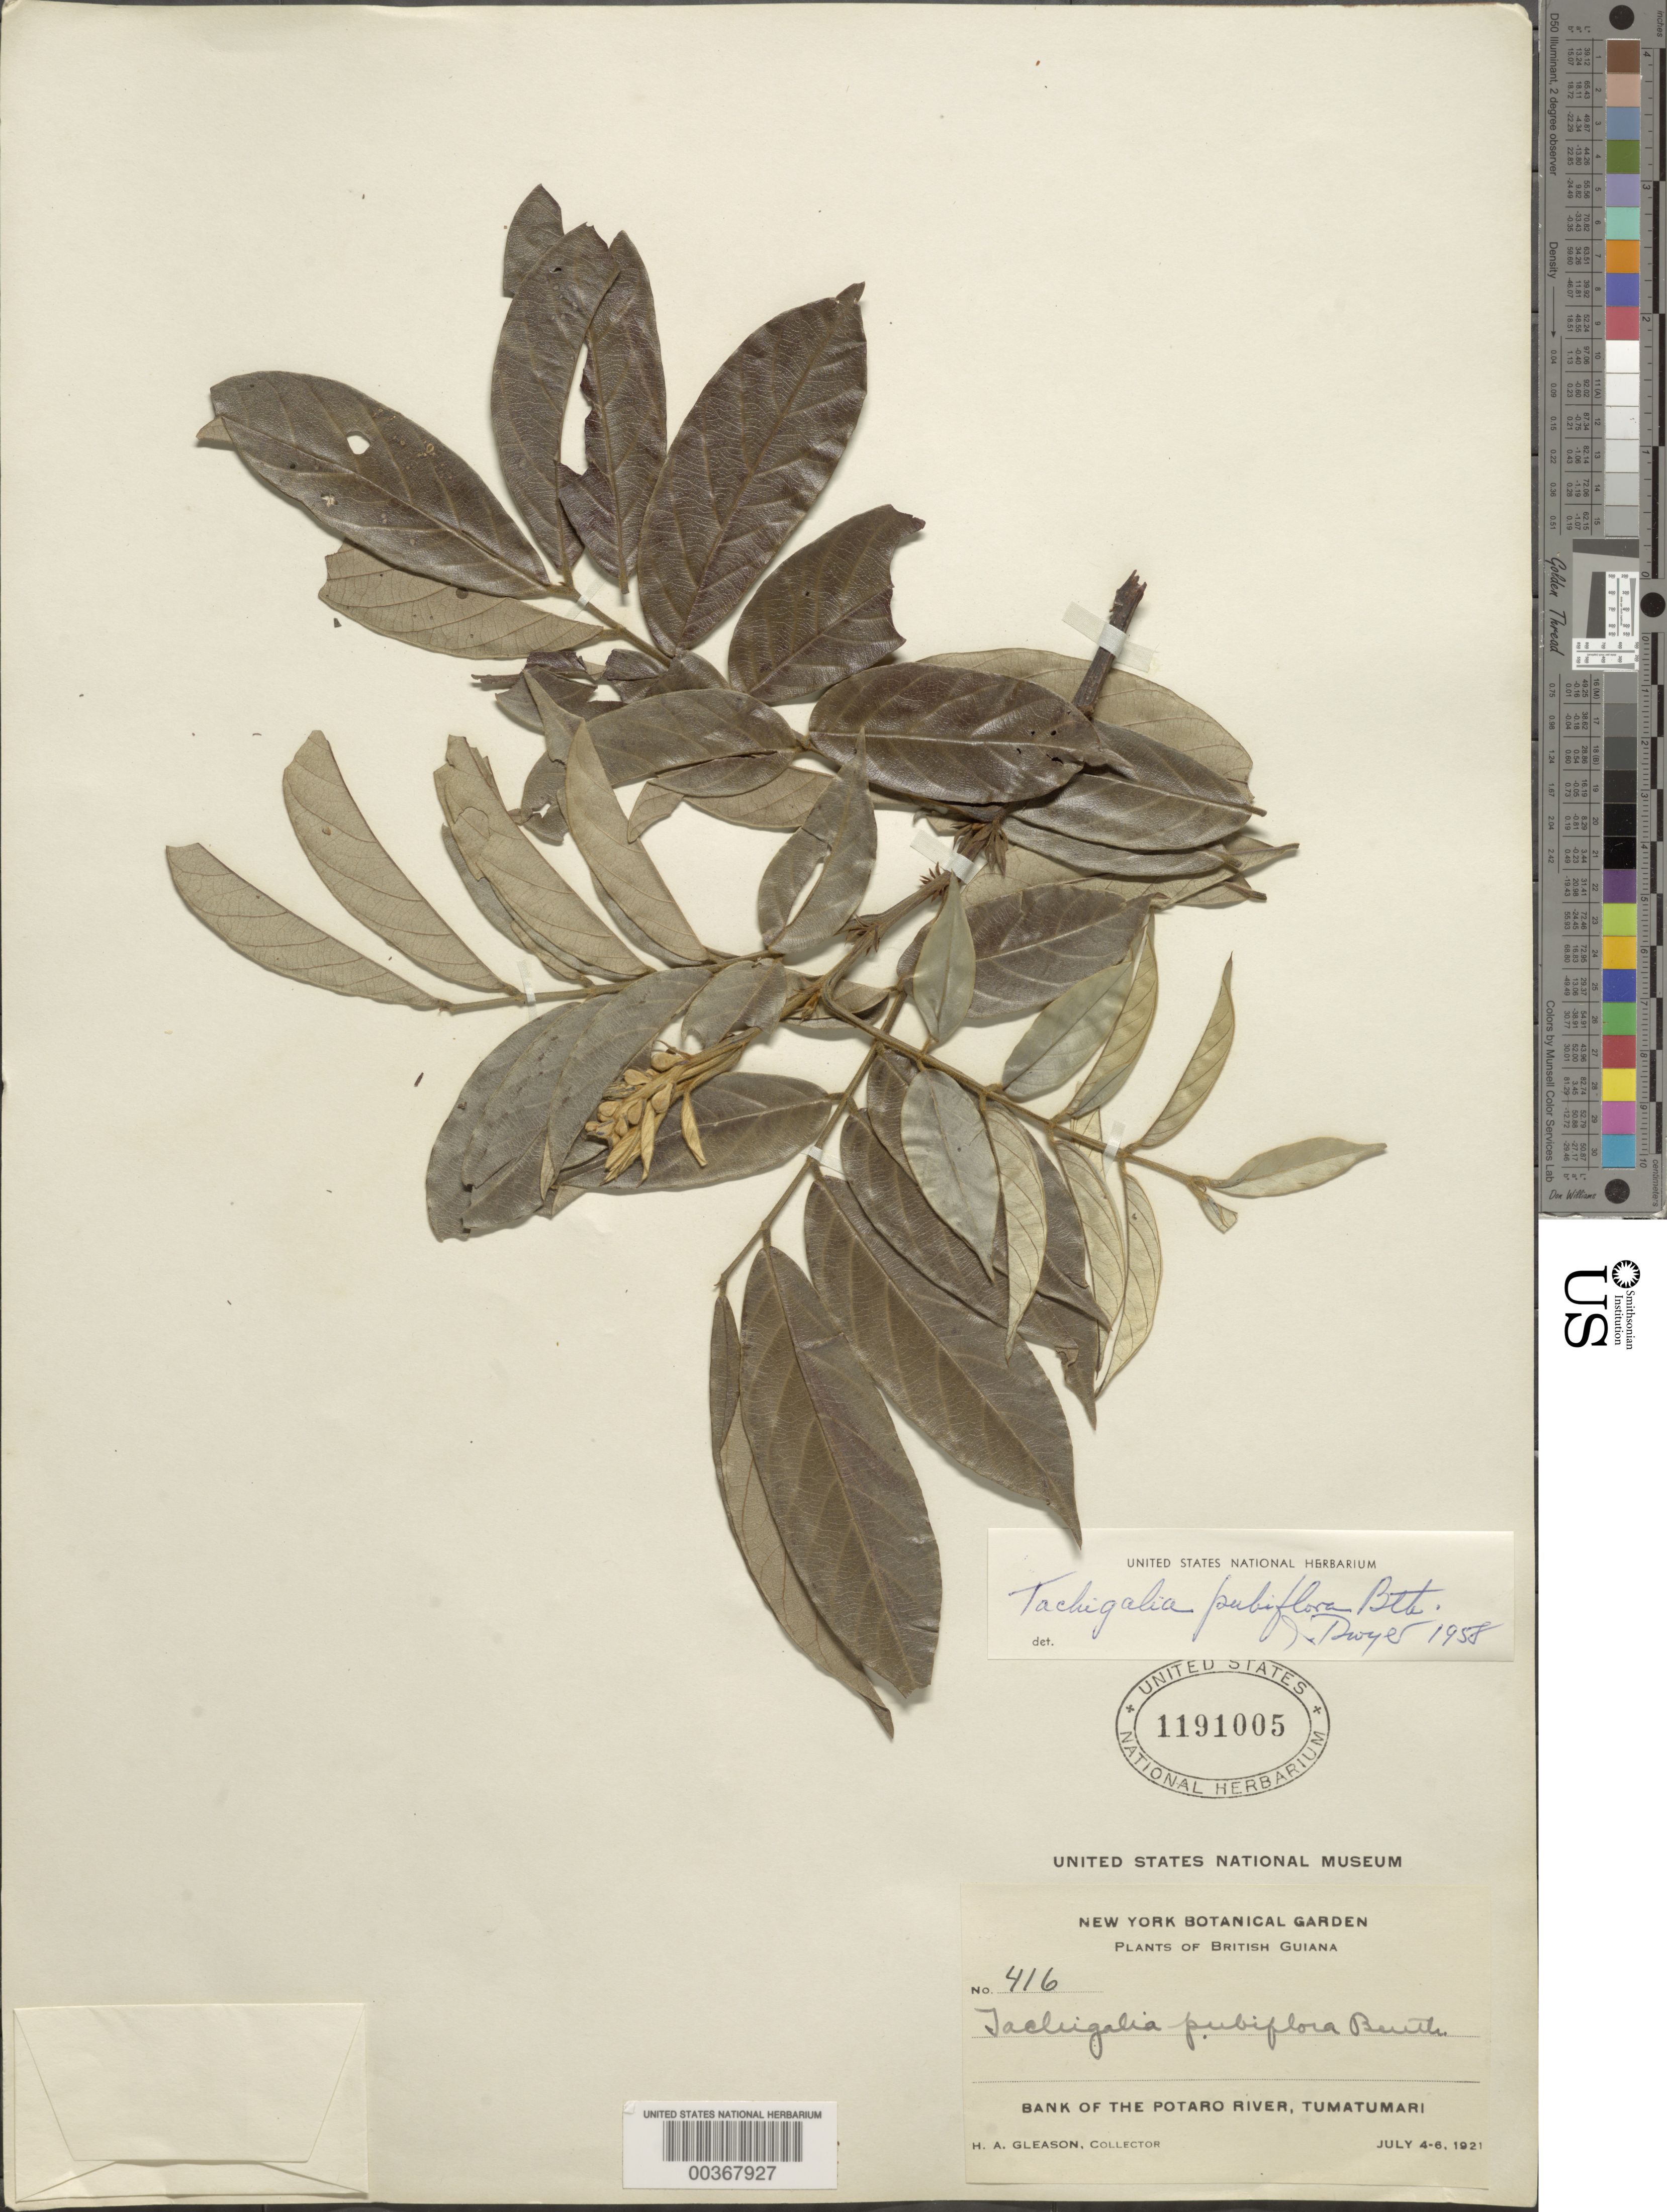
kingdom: Plantae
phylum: Tracheophyta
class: Magnoliopsida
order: Fabales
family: Fabaceae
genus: Tachigali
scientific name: Tachigali pubiflora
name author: Benth.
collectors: H. A. Gleason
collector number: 416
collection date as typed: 04 Jul 1921 to 06 Jul 1921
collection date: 1921-07-04/1921-07-06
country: Guyana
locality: Bank of the potaro river, tumatumari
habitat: River bank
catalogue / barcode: US 1191005